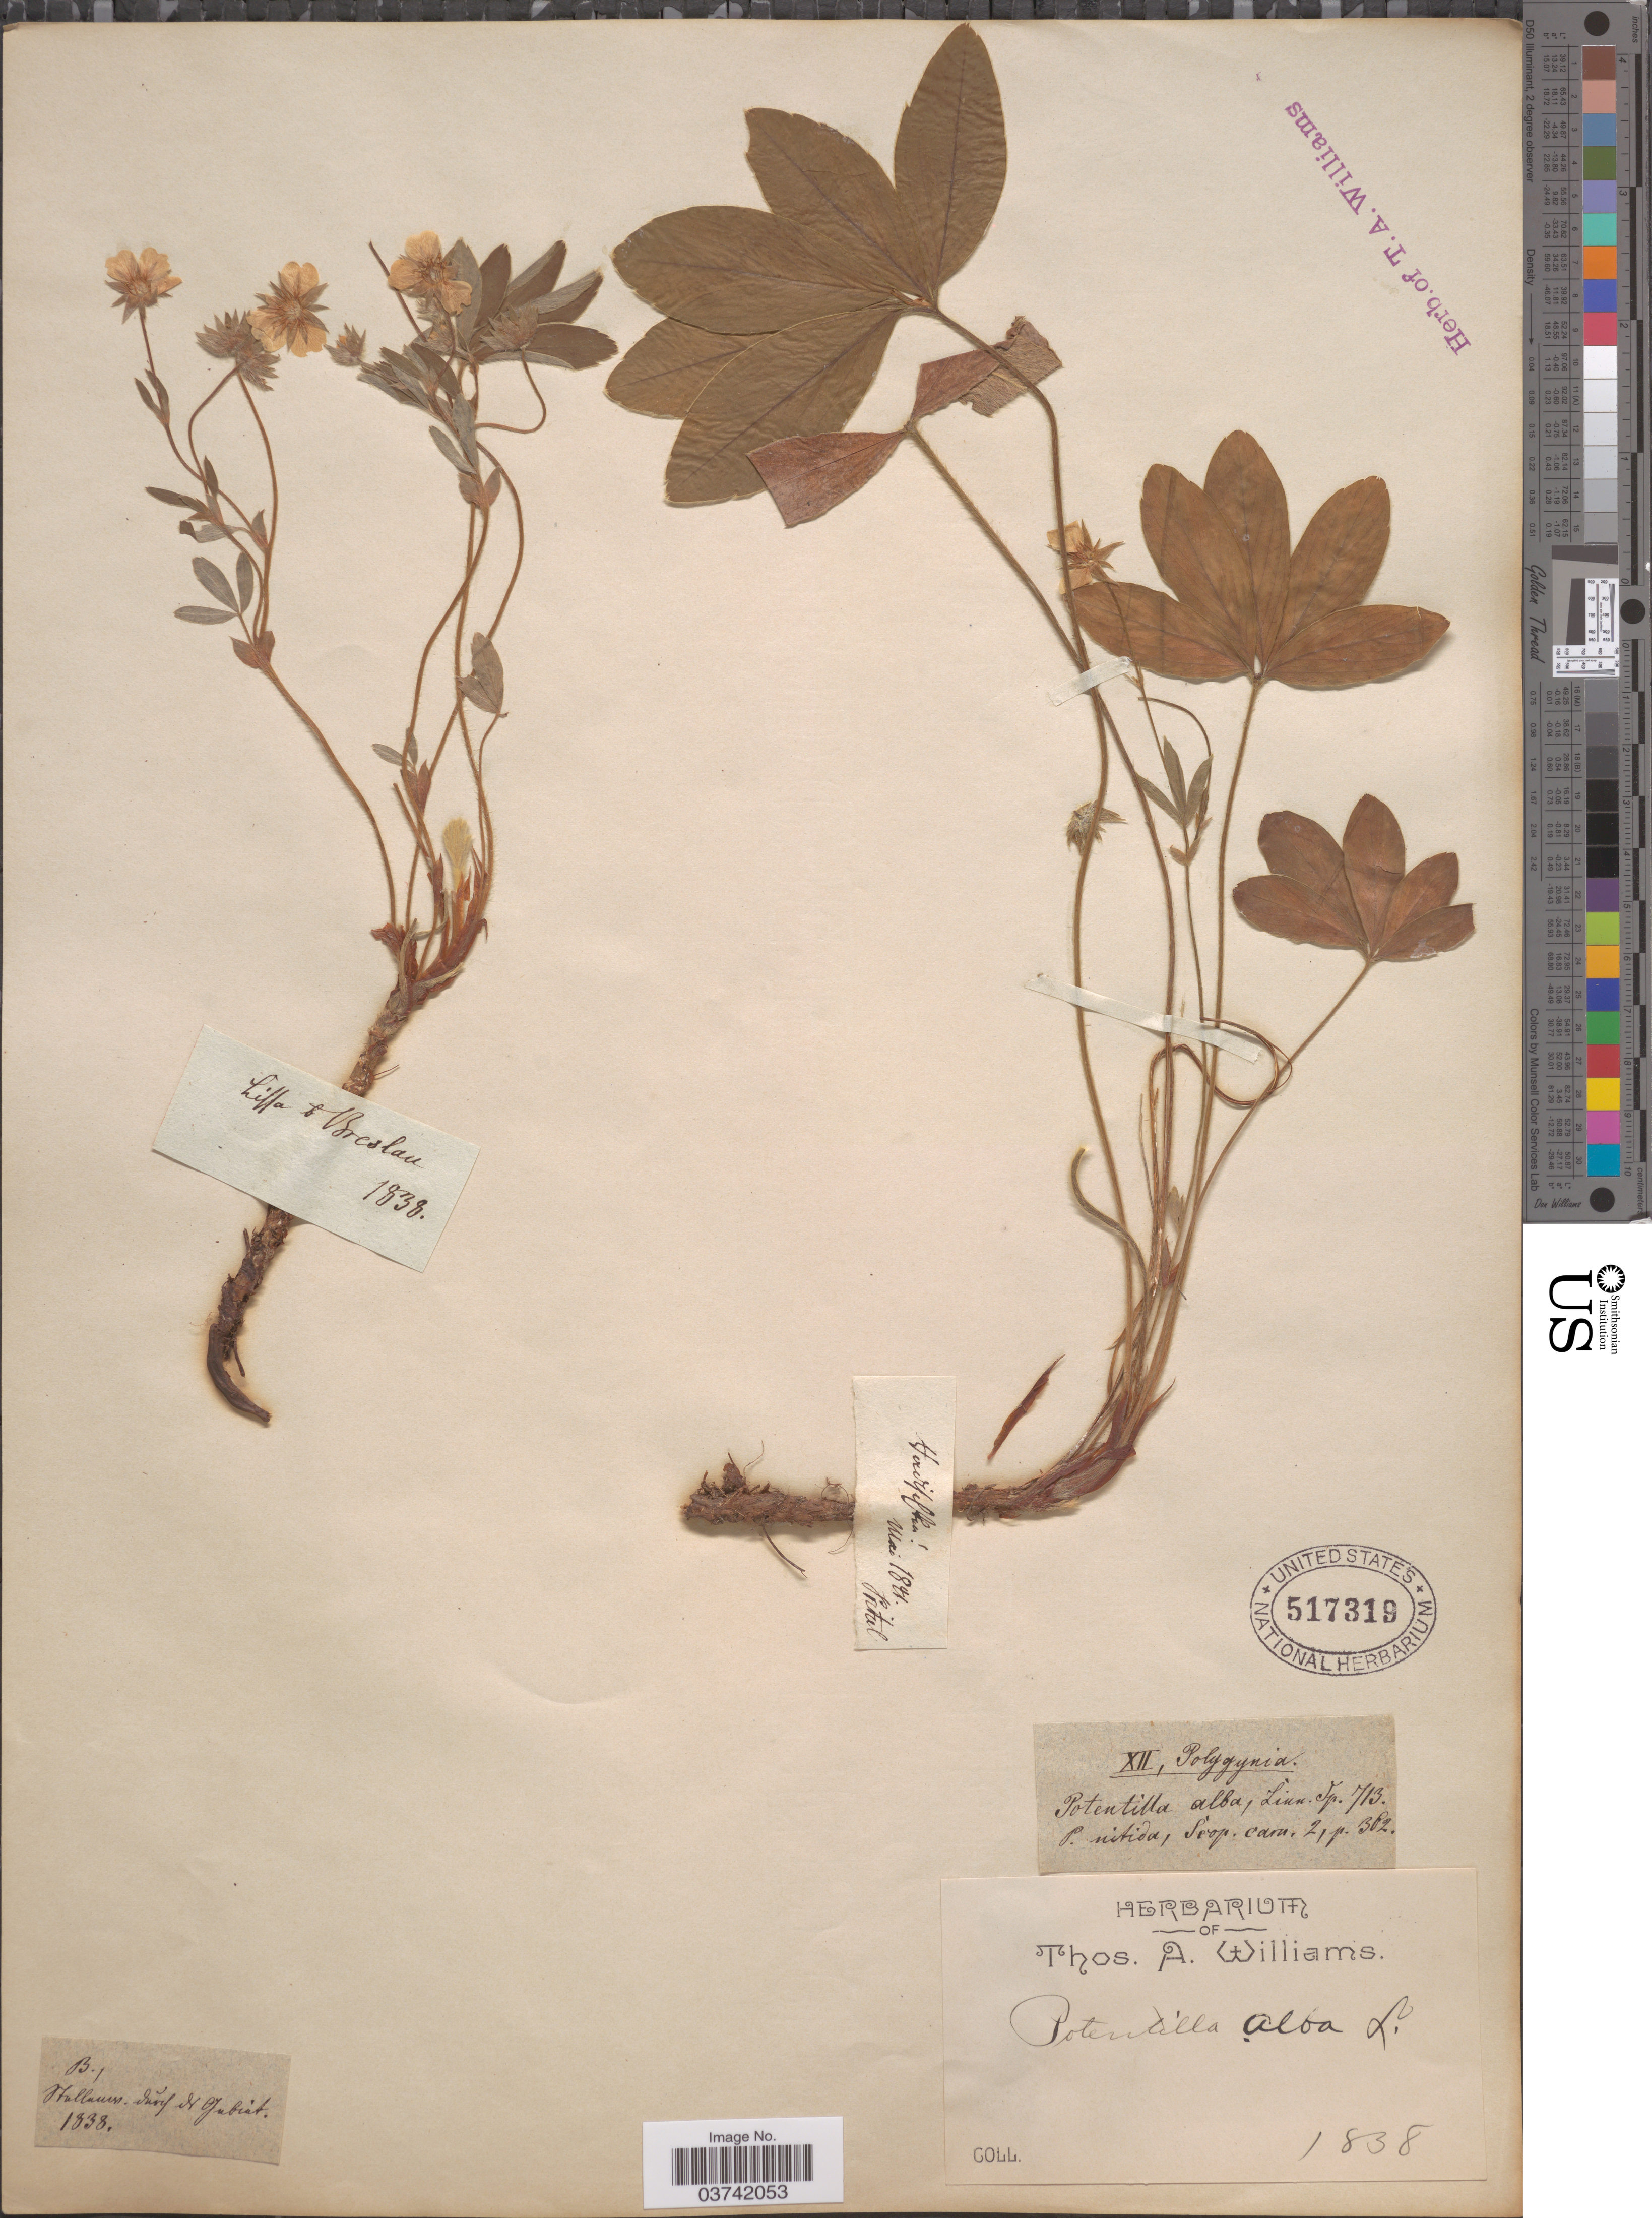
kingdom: Plantae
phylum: Tracheophyta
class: Magnoliopsida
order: Rosales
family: Rosaceae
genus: Potentilla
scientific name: Potentilla alba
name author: L.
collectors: ex herb. Thos. A. Williams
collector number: B1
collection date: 1838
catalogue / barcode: US 517319